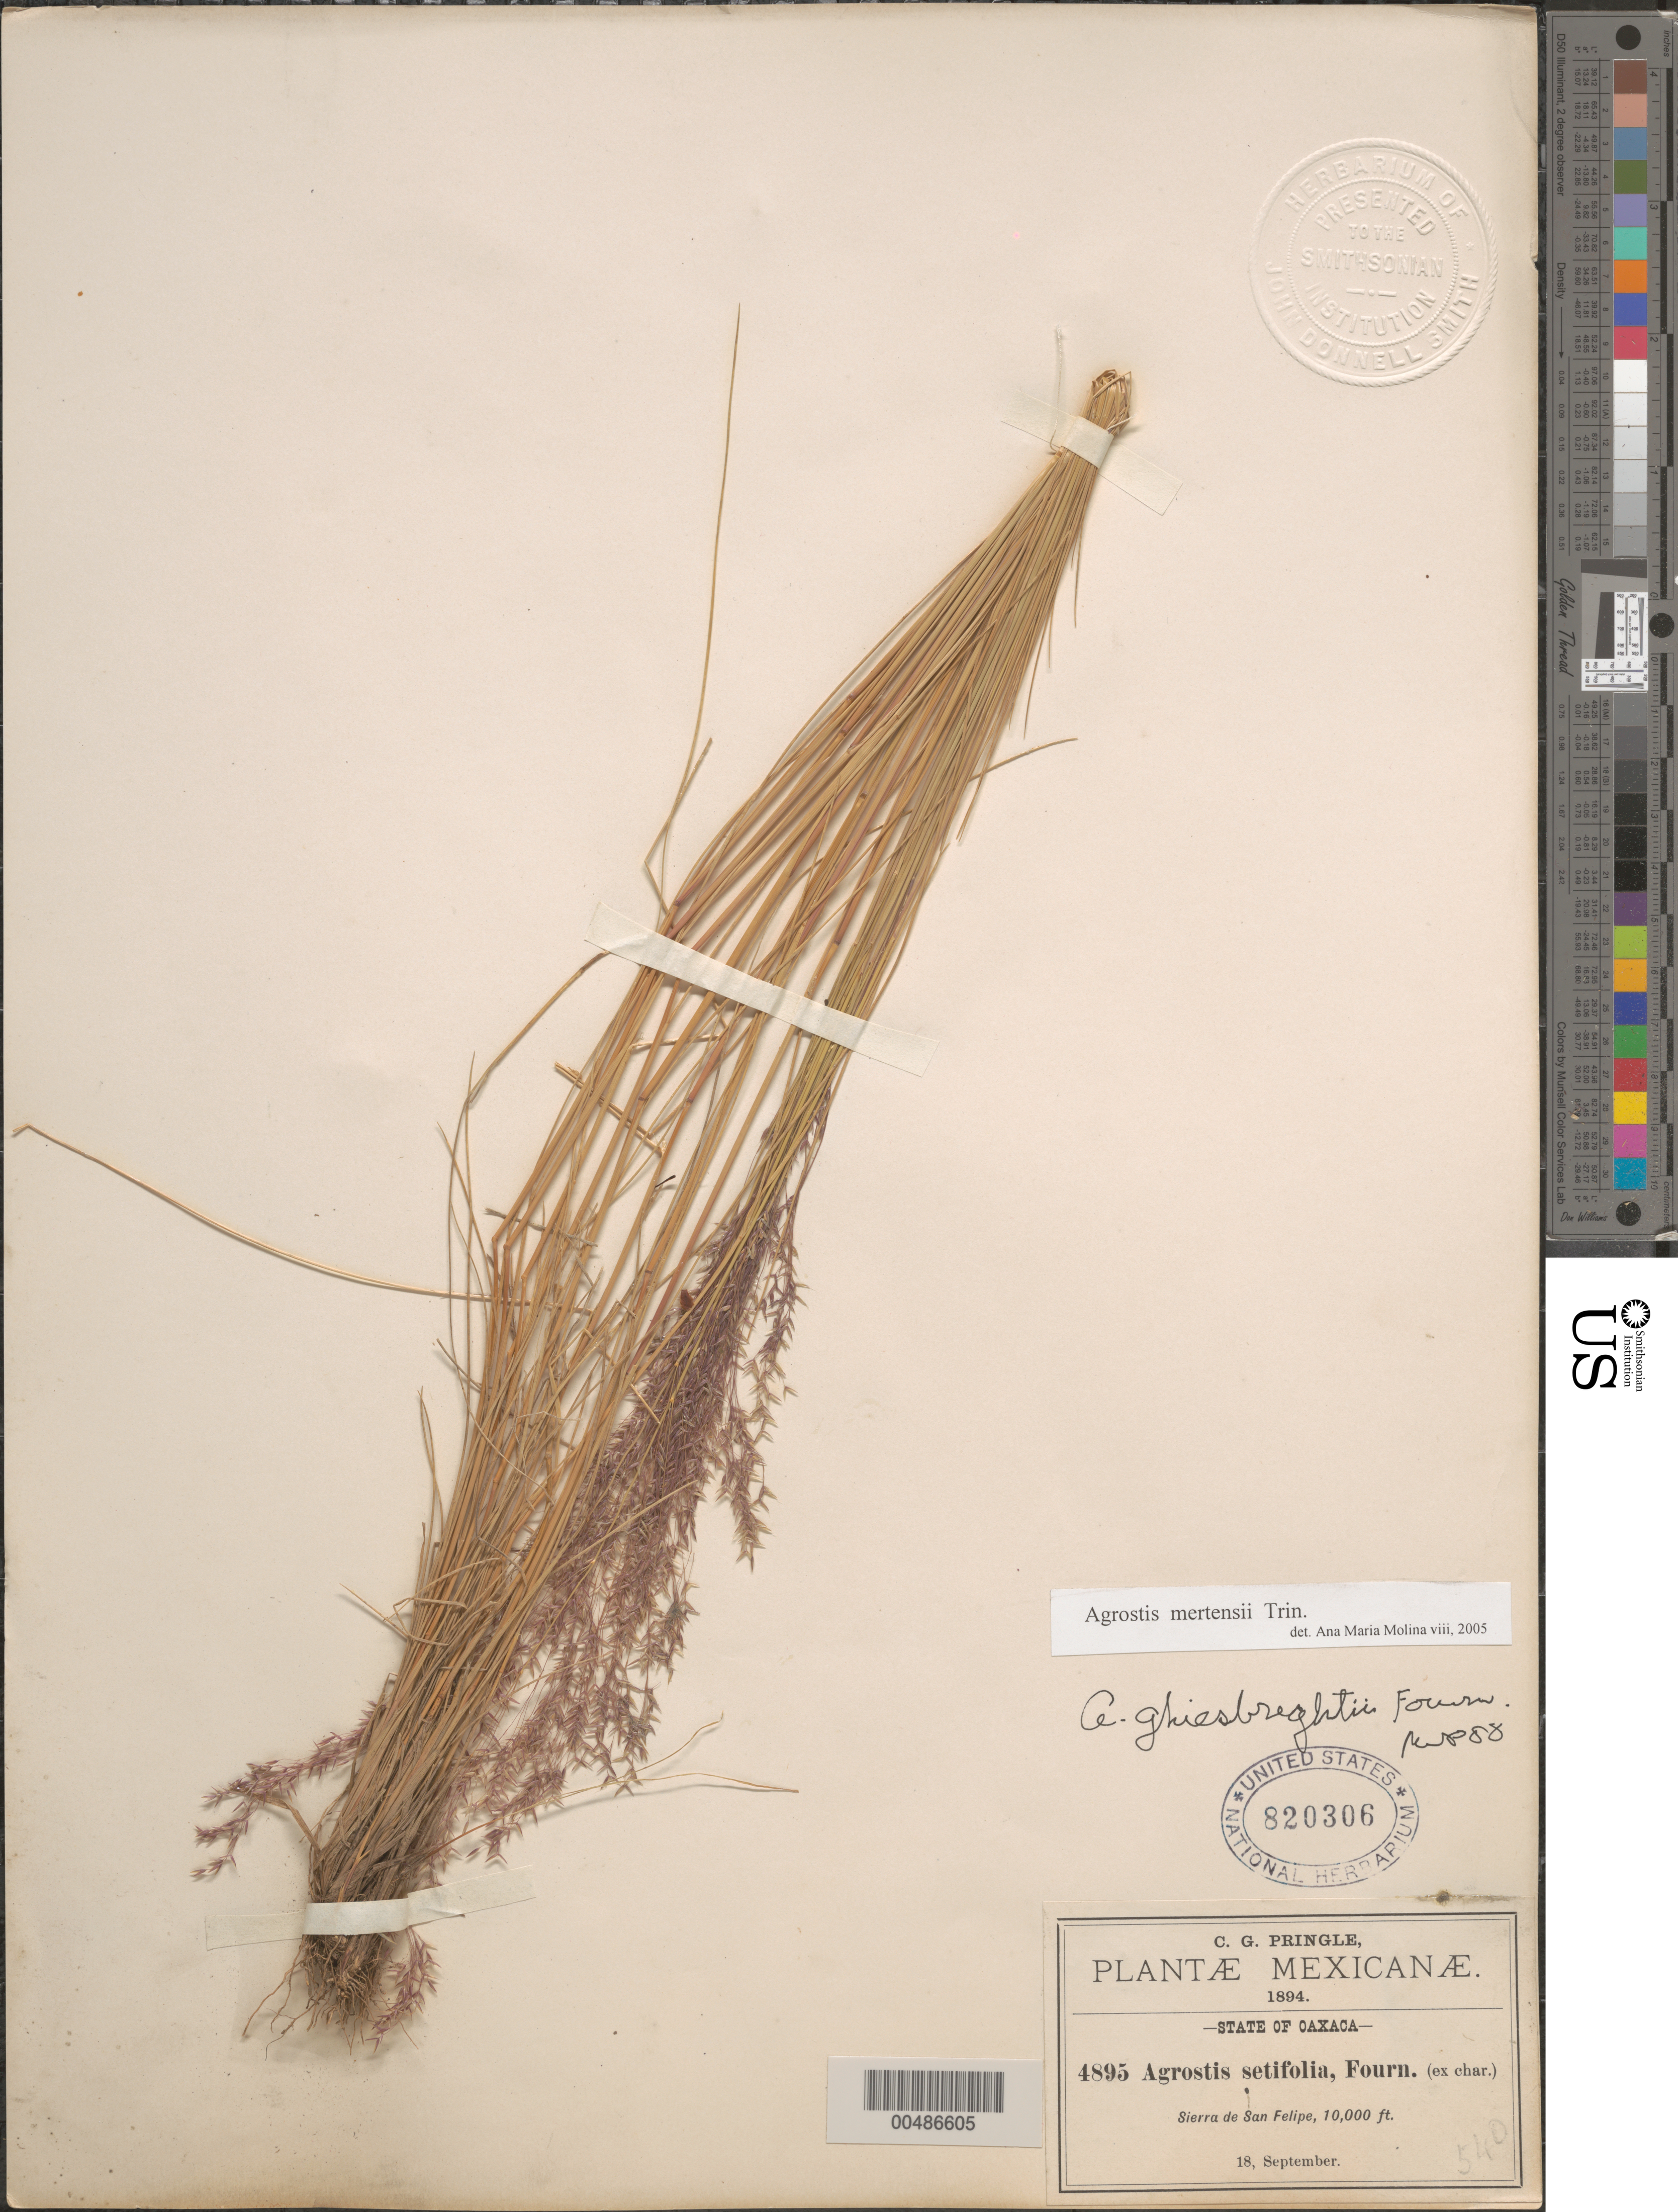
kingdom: Plantae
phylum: Tracheophyta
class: Liliopsida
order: Poales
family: Poaceae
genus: Agrostis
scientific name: Agrostis ghiesbreghtii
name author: E. Fourn.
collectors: C. G. Pringle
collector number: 4895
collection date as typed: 18 Sep 1894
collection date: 1894-09-18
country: Mexico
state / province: Oaxaca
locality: Sierra de San Felipe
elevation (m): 3048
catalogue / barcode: US 820306